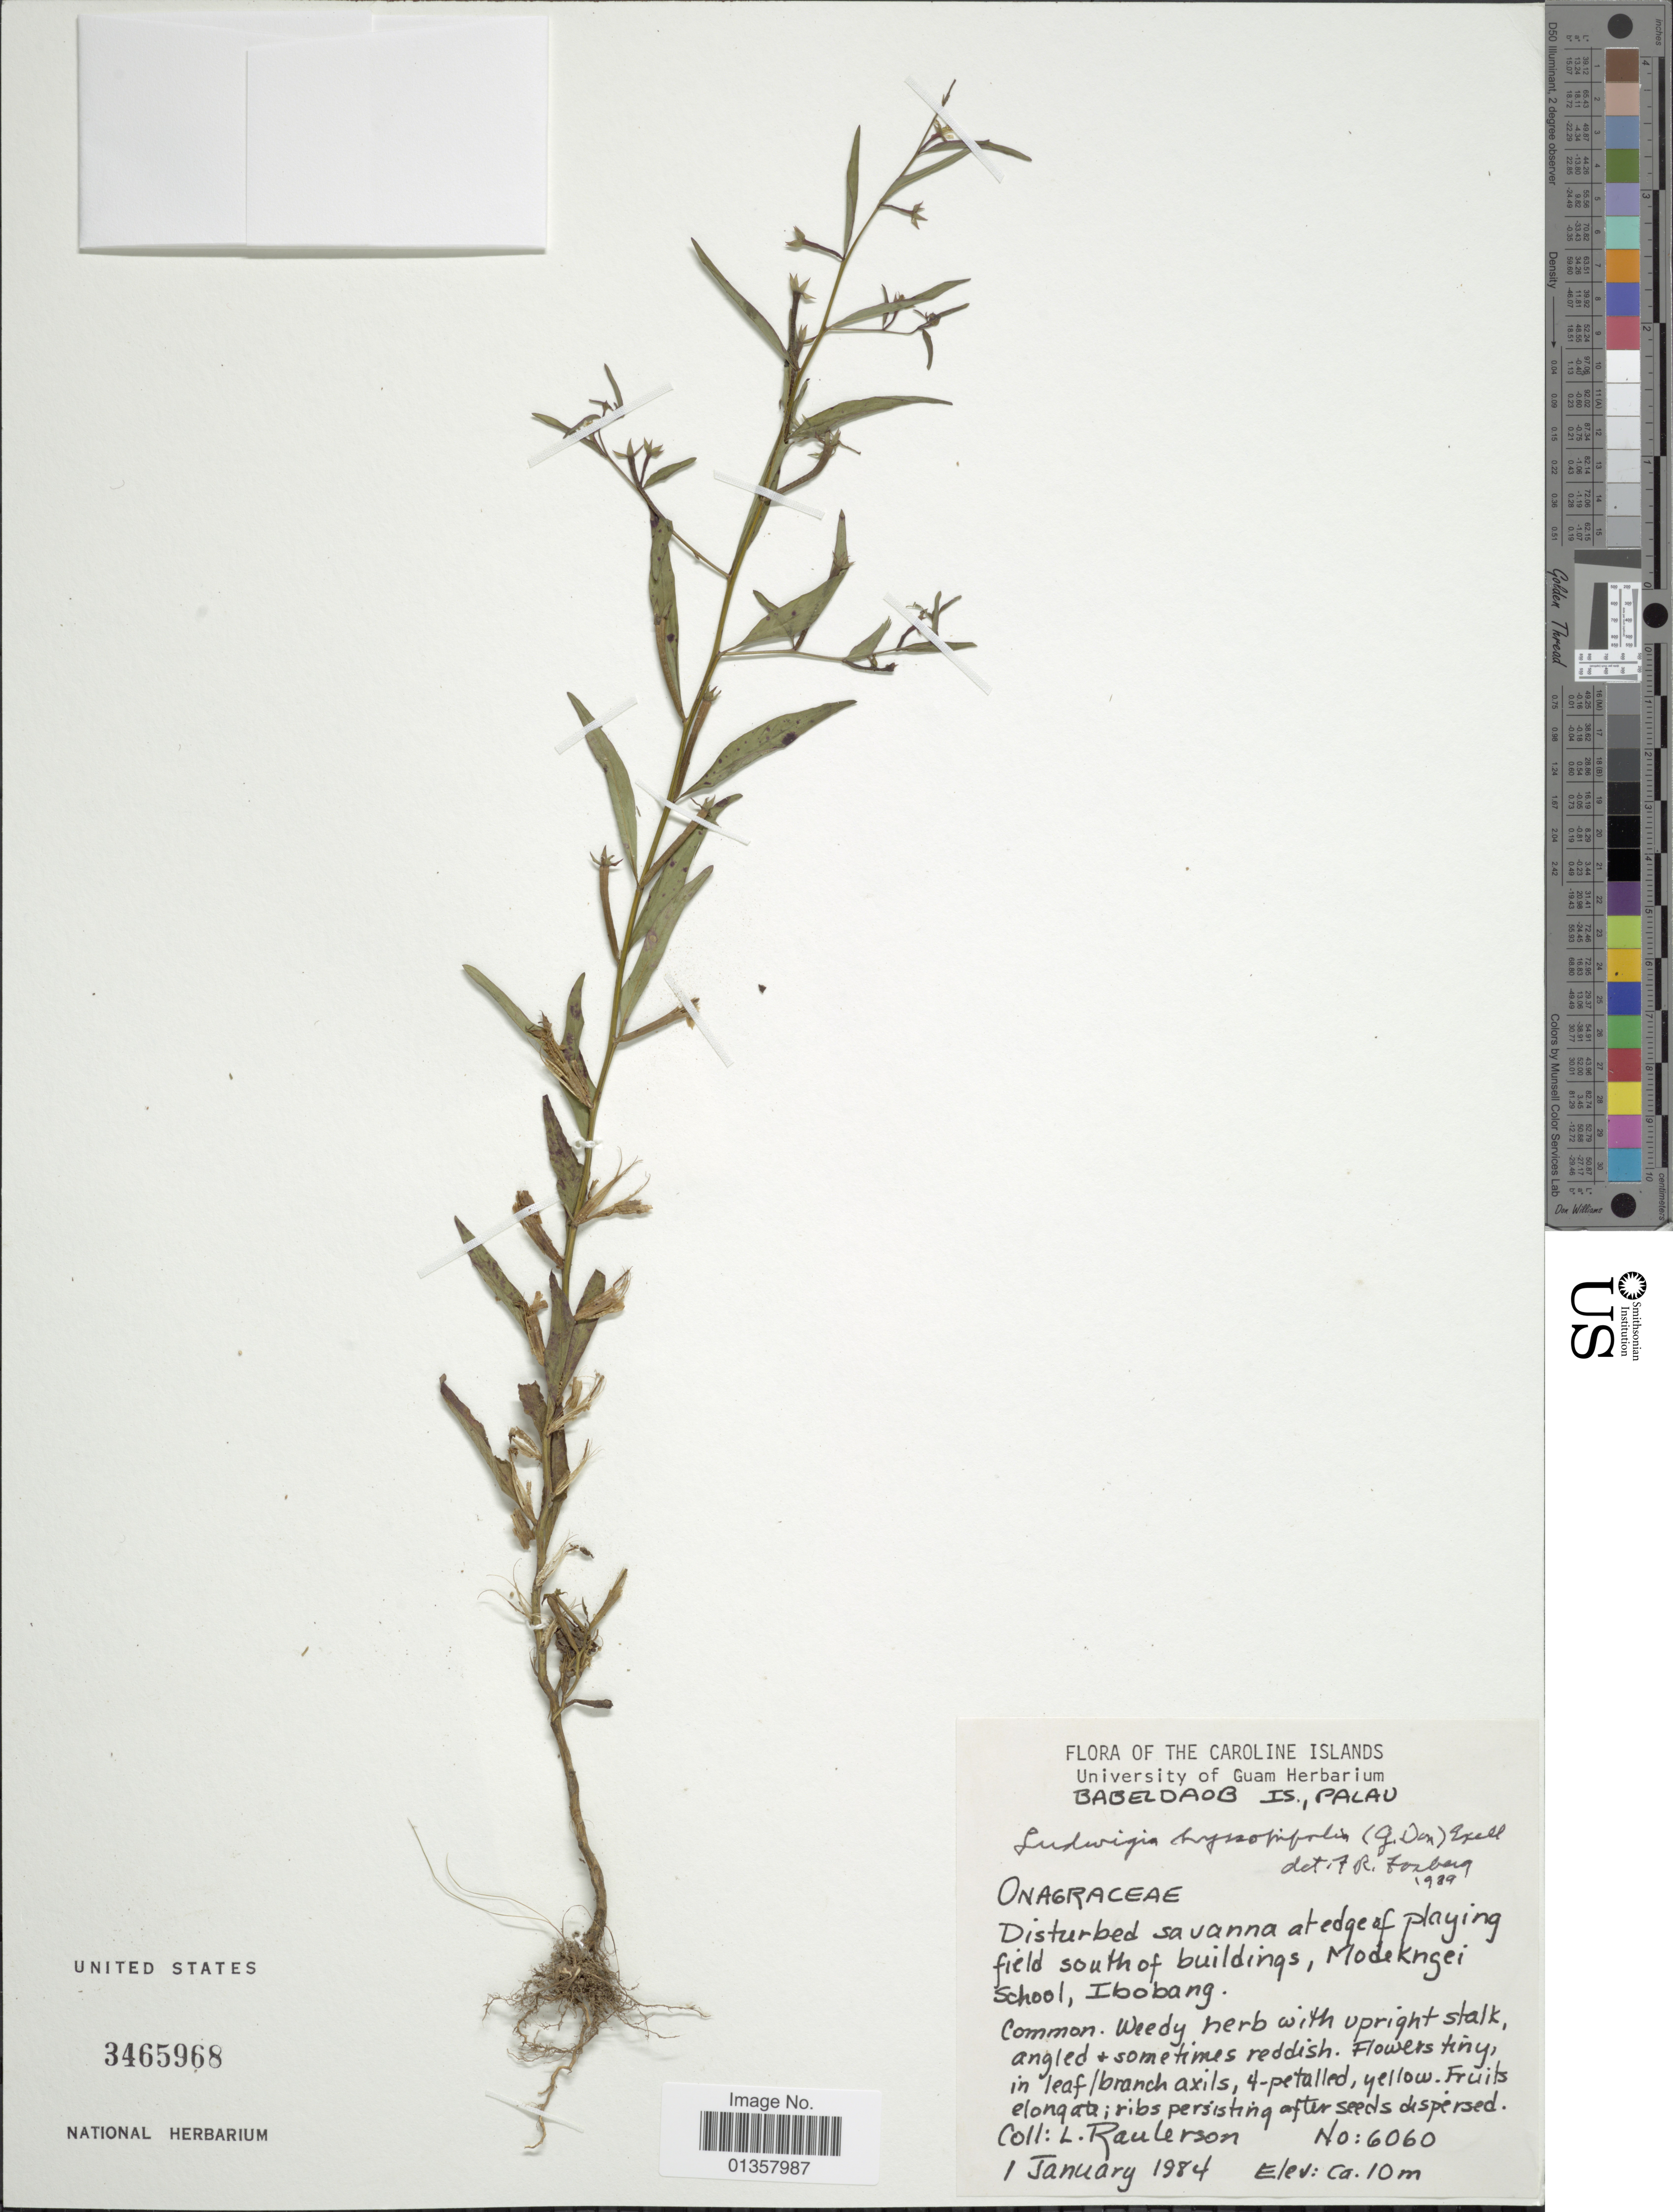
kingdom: Plantae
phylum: Tracheophyta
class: Magnoliopsida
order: Myrtales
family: Onagraceae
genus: Ludwigia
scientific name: Ludwigia hyssopifolia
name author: (G. Don) Exell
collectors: L. Raulerson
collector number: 6060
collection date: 1984-01-01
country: Micronesia, Federated States of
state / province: Palau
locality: Caroline Islands, Modekngei School, Ibobang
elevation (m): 10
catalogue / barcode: US 3465968